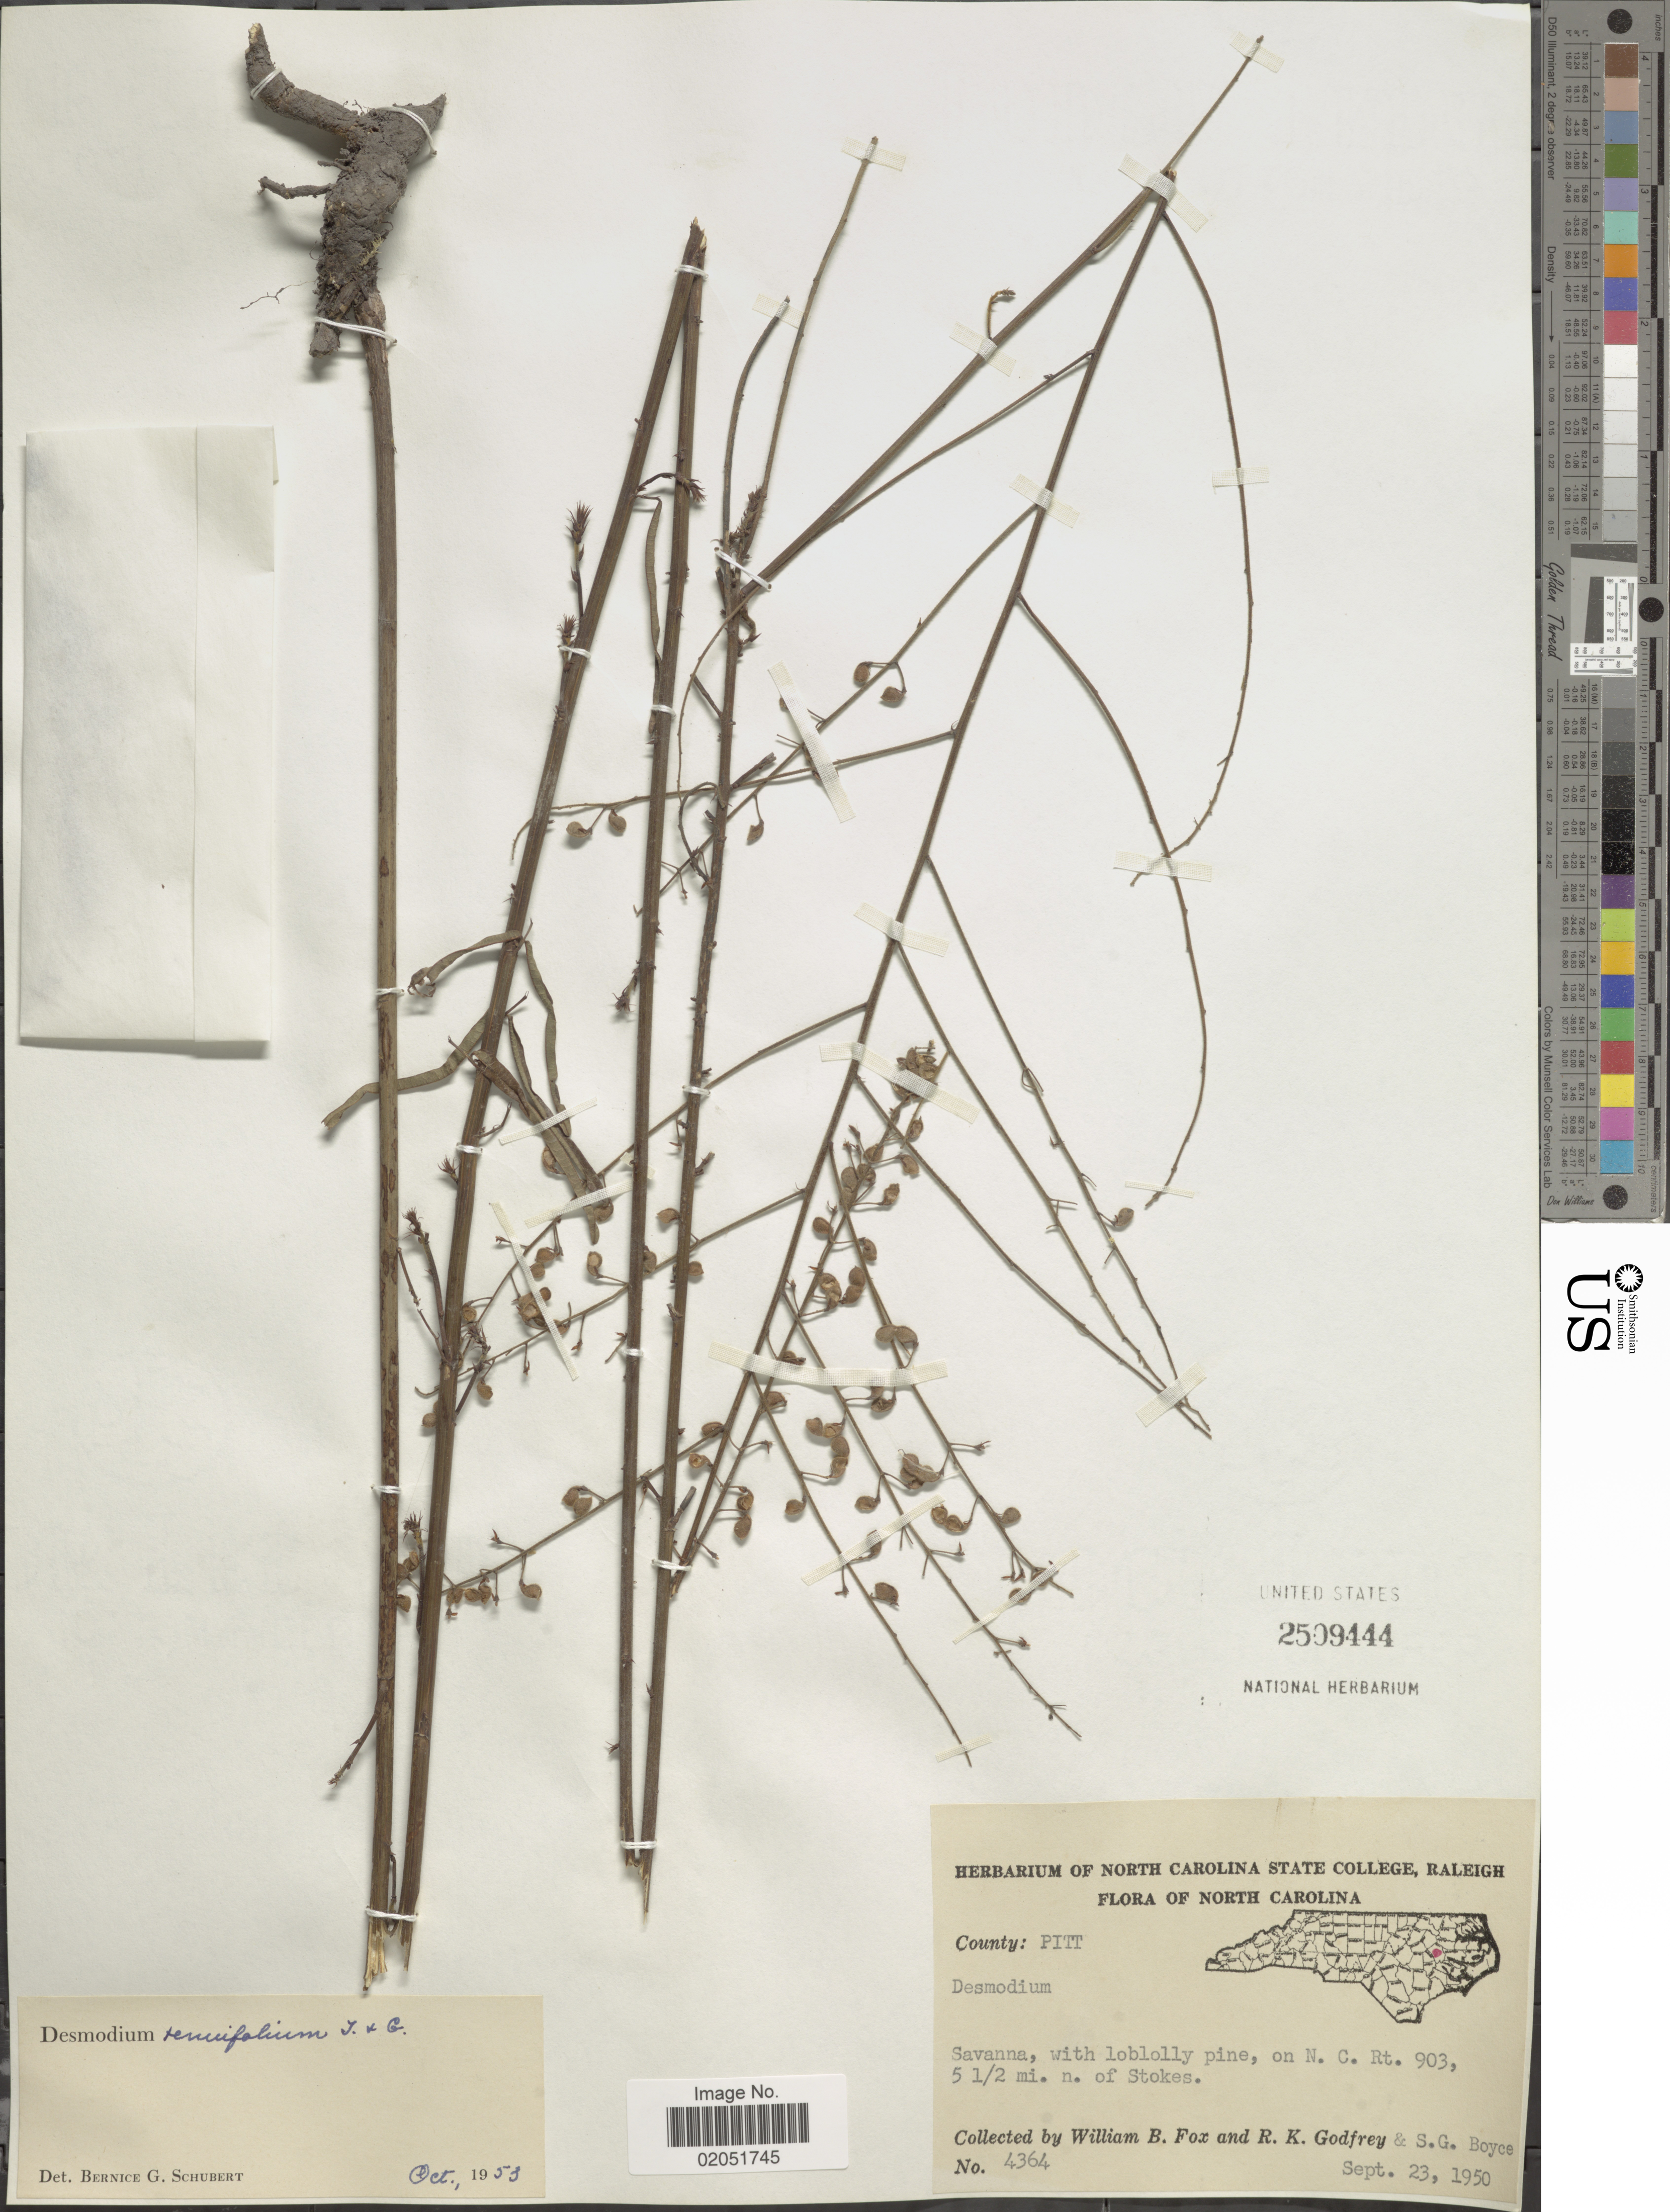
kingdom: Plantae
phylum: Tracheophyta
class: Magnoliopsida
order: Fabales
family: Fabaceae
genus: Desmodium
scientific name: Desmodium tenuifolium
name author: Torr. & A. Gray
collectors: W. B. Fox, R. K. Godfrey & S. Boyce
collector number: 4364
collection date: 1950-09-23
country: United States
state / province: North Carolina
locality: County: Pitt, Savanna, with loblolly pine, on N.C. Rt. 903, 5½ mi. n. of Stokes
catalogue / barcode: US 2509444